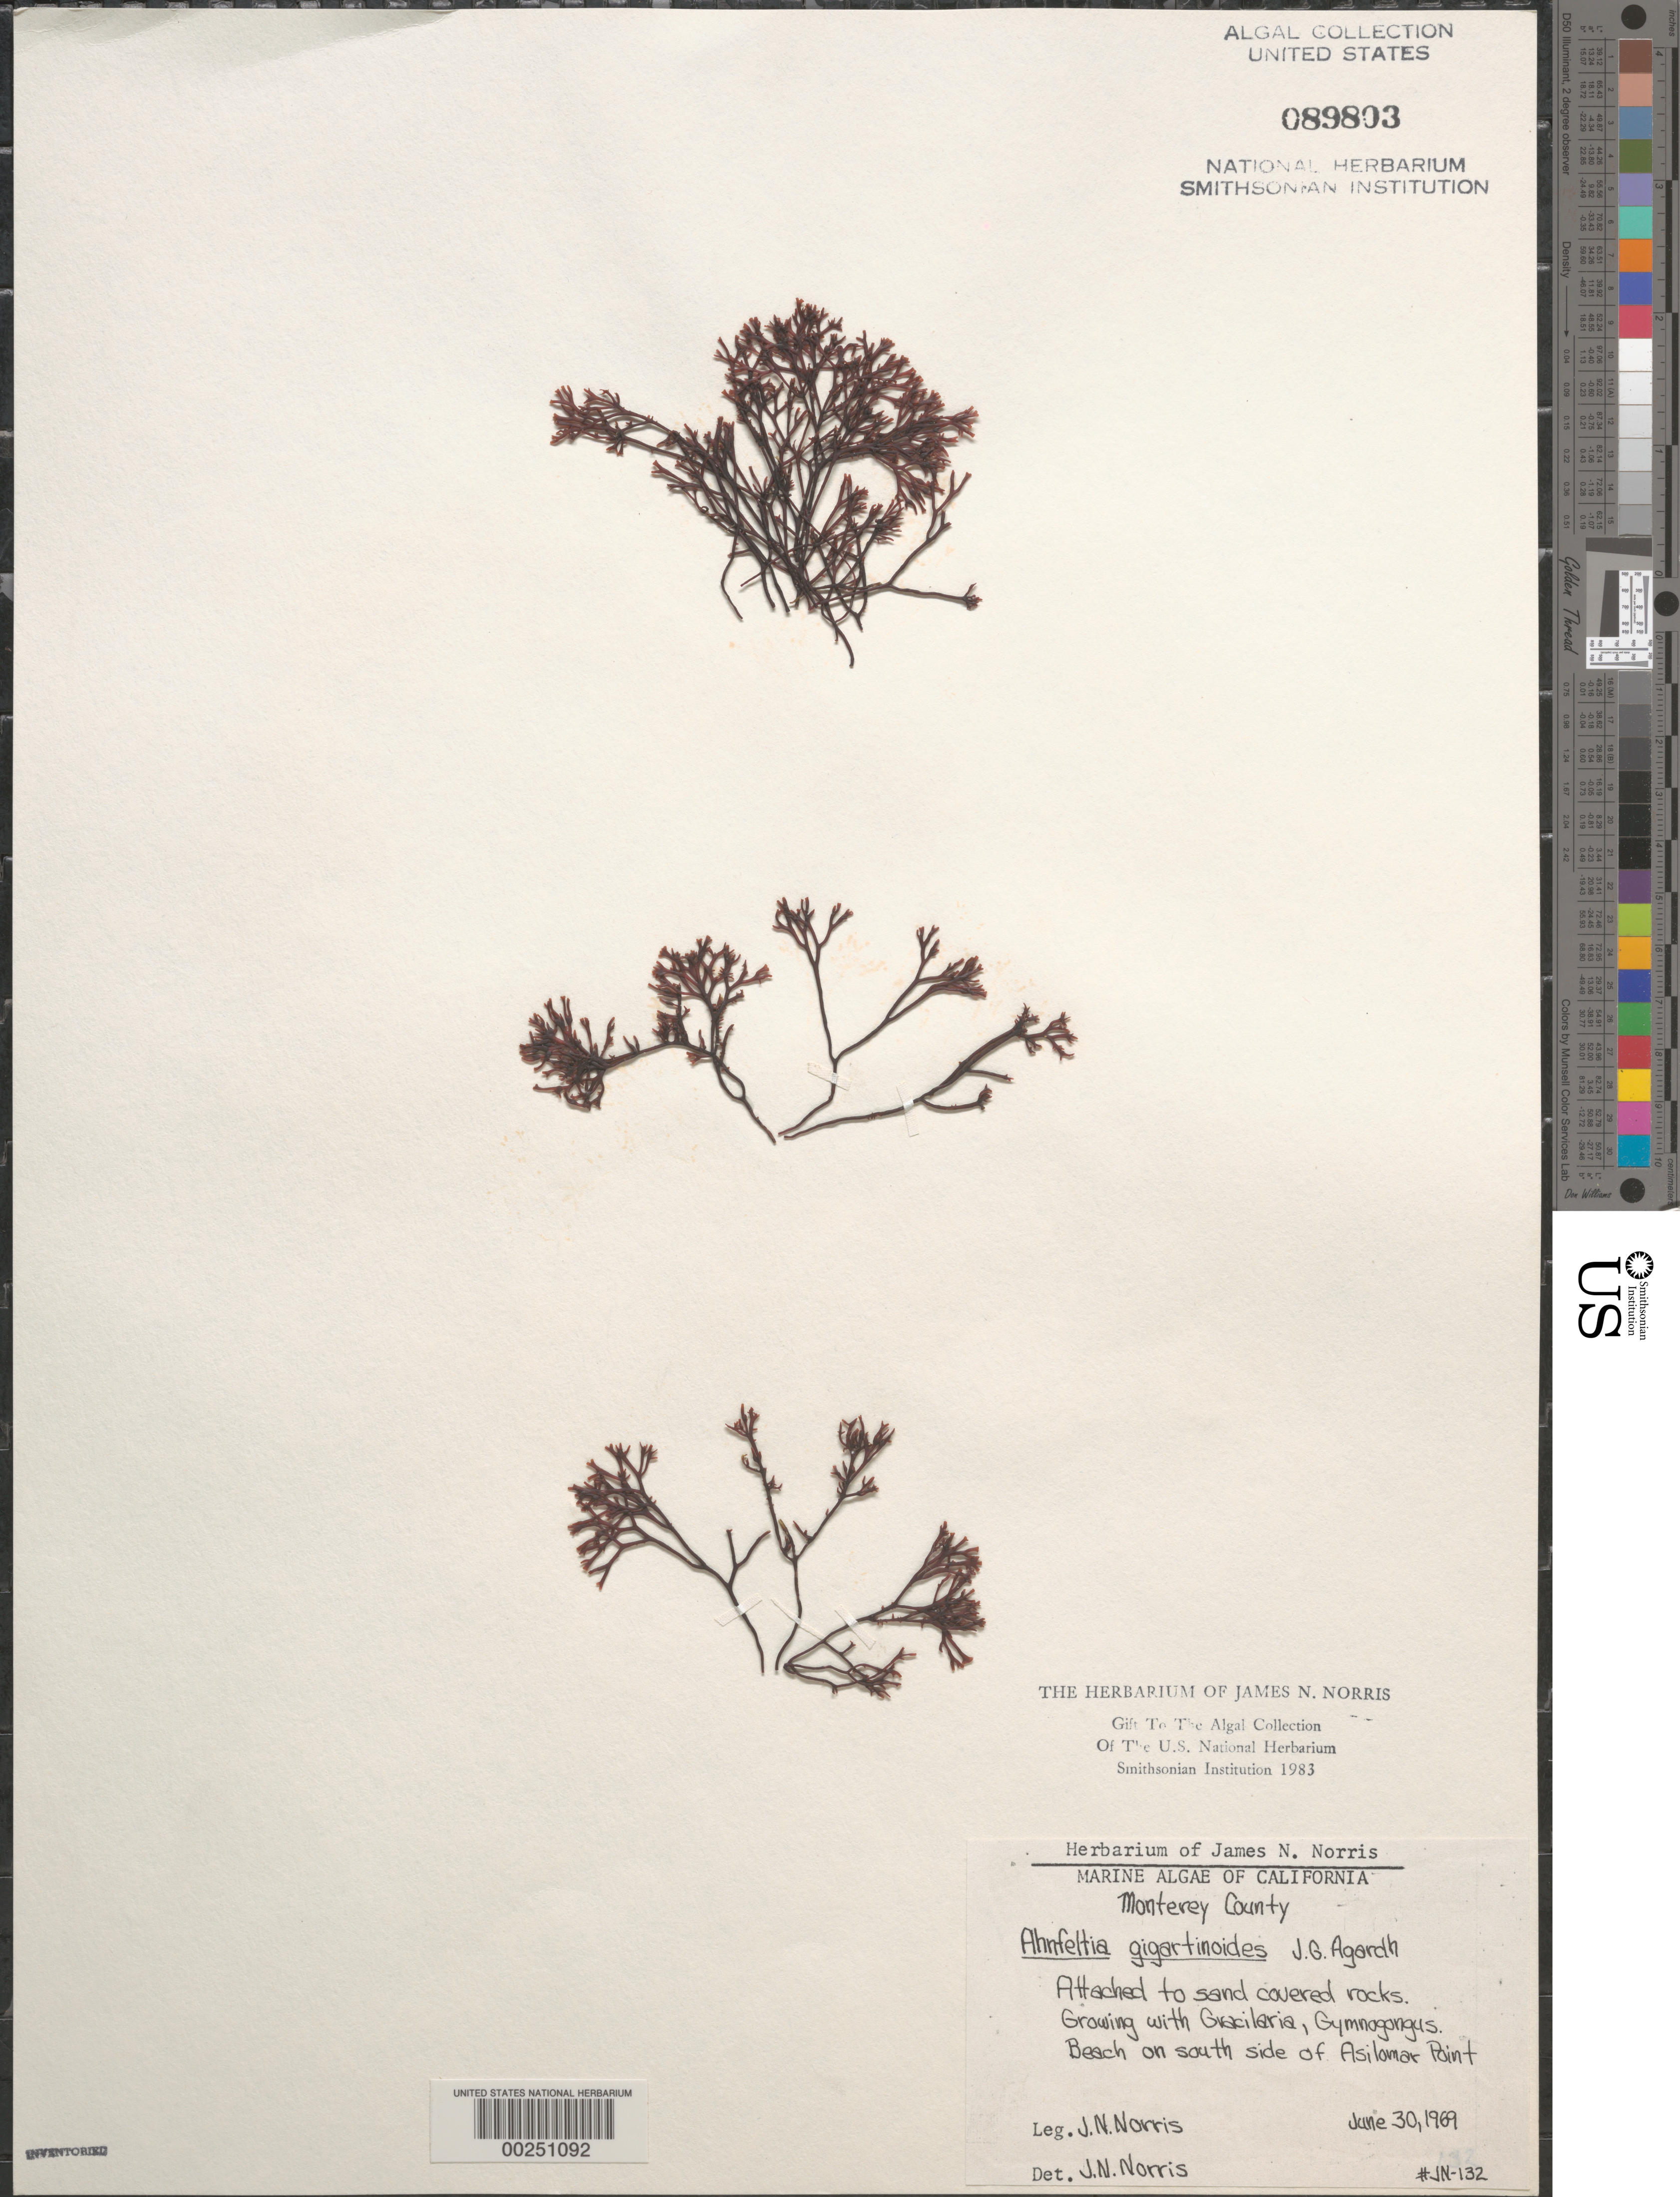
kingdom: Plantae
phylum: Rhodophyta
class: Florideophyceae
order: Ahnfeltiales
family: Ahnfeltiaceae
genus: Ahnfeltia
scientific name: Ahnfeltia gigartinoides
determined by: Norris, James N.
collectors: J. N. Norris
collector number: JN-132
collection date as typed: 30 Jun 1969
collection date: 1969-06-30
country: United States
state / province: California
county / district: Monterey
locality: Asilomar Point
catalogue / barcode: US 89803